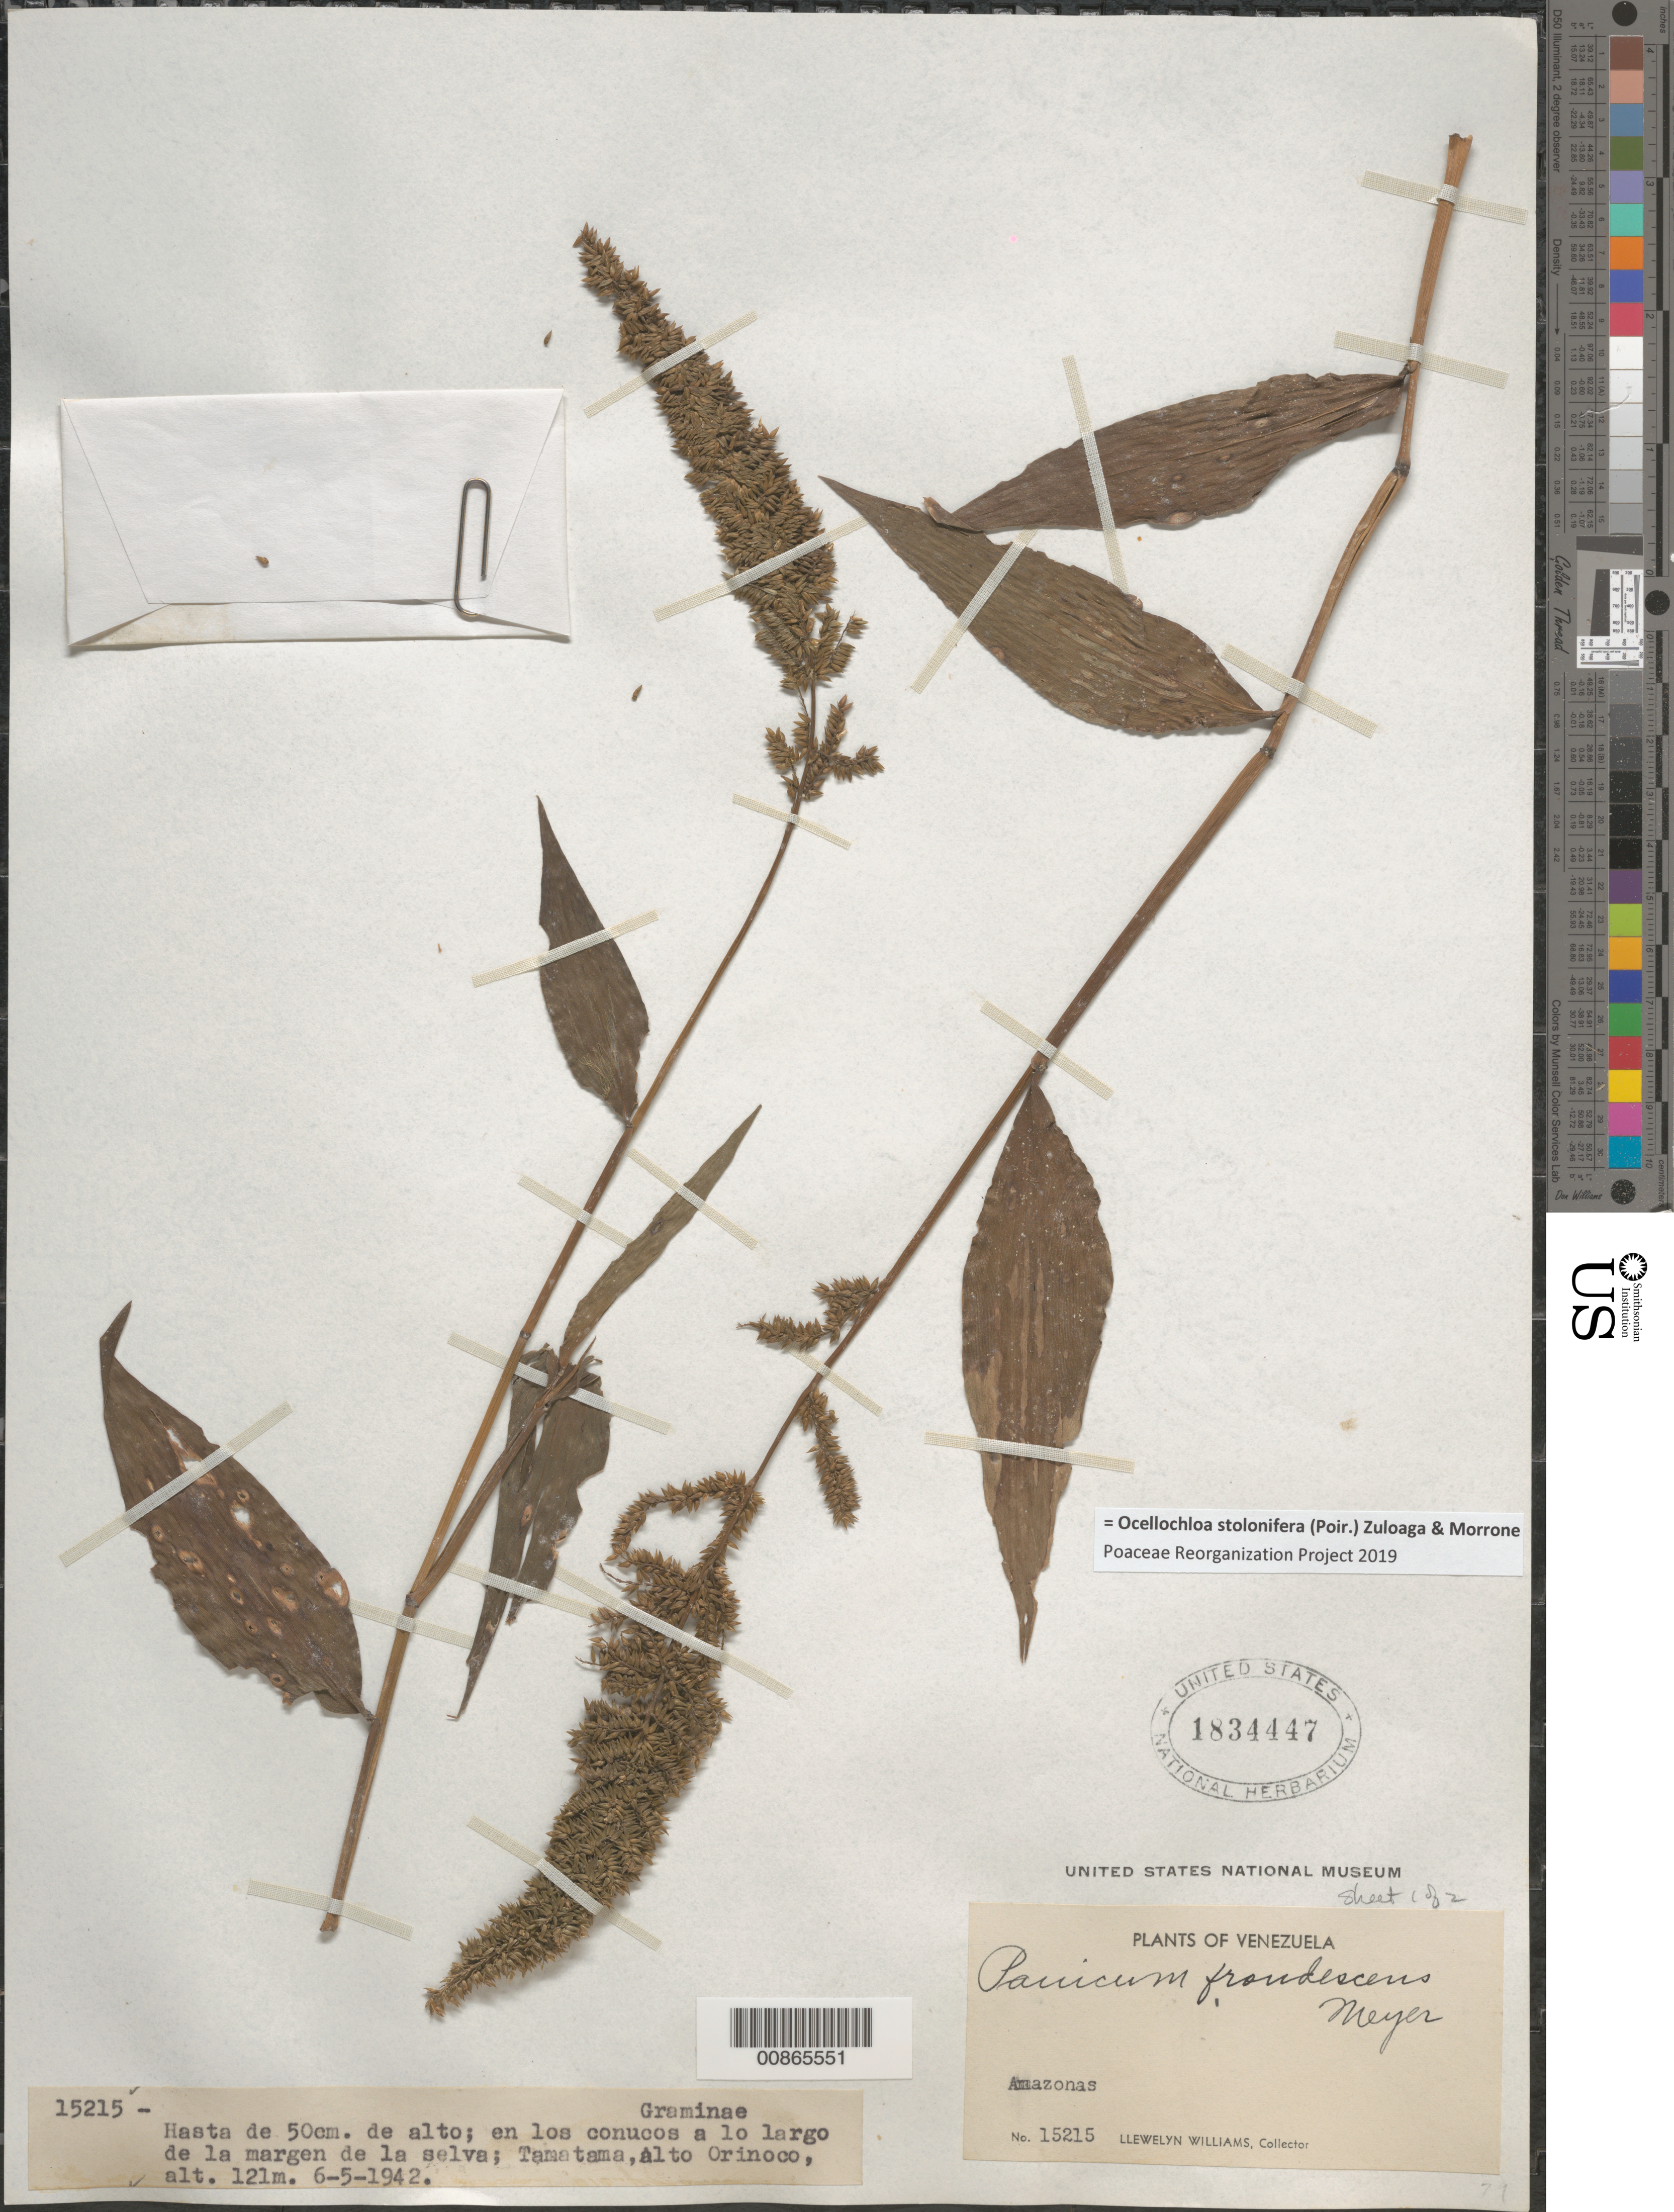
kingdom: Plantae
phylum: Tracheophyta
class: Liliopsida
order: Poales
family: Poaceae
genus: Panicum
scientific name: Panicum stoloniferum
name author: Poir.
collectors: Ll. Williams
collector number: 15215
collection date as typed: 6-May-42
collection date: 1942-05-06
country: Venezuela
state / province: Amazonas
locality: Tamatama, Alto Río Orinoco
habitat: Conucos a lo largo de la margen de la selva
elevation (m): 121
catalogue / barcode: US 1834447